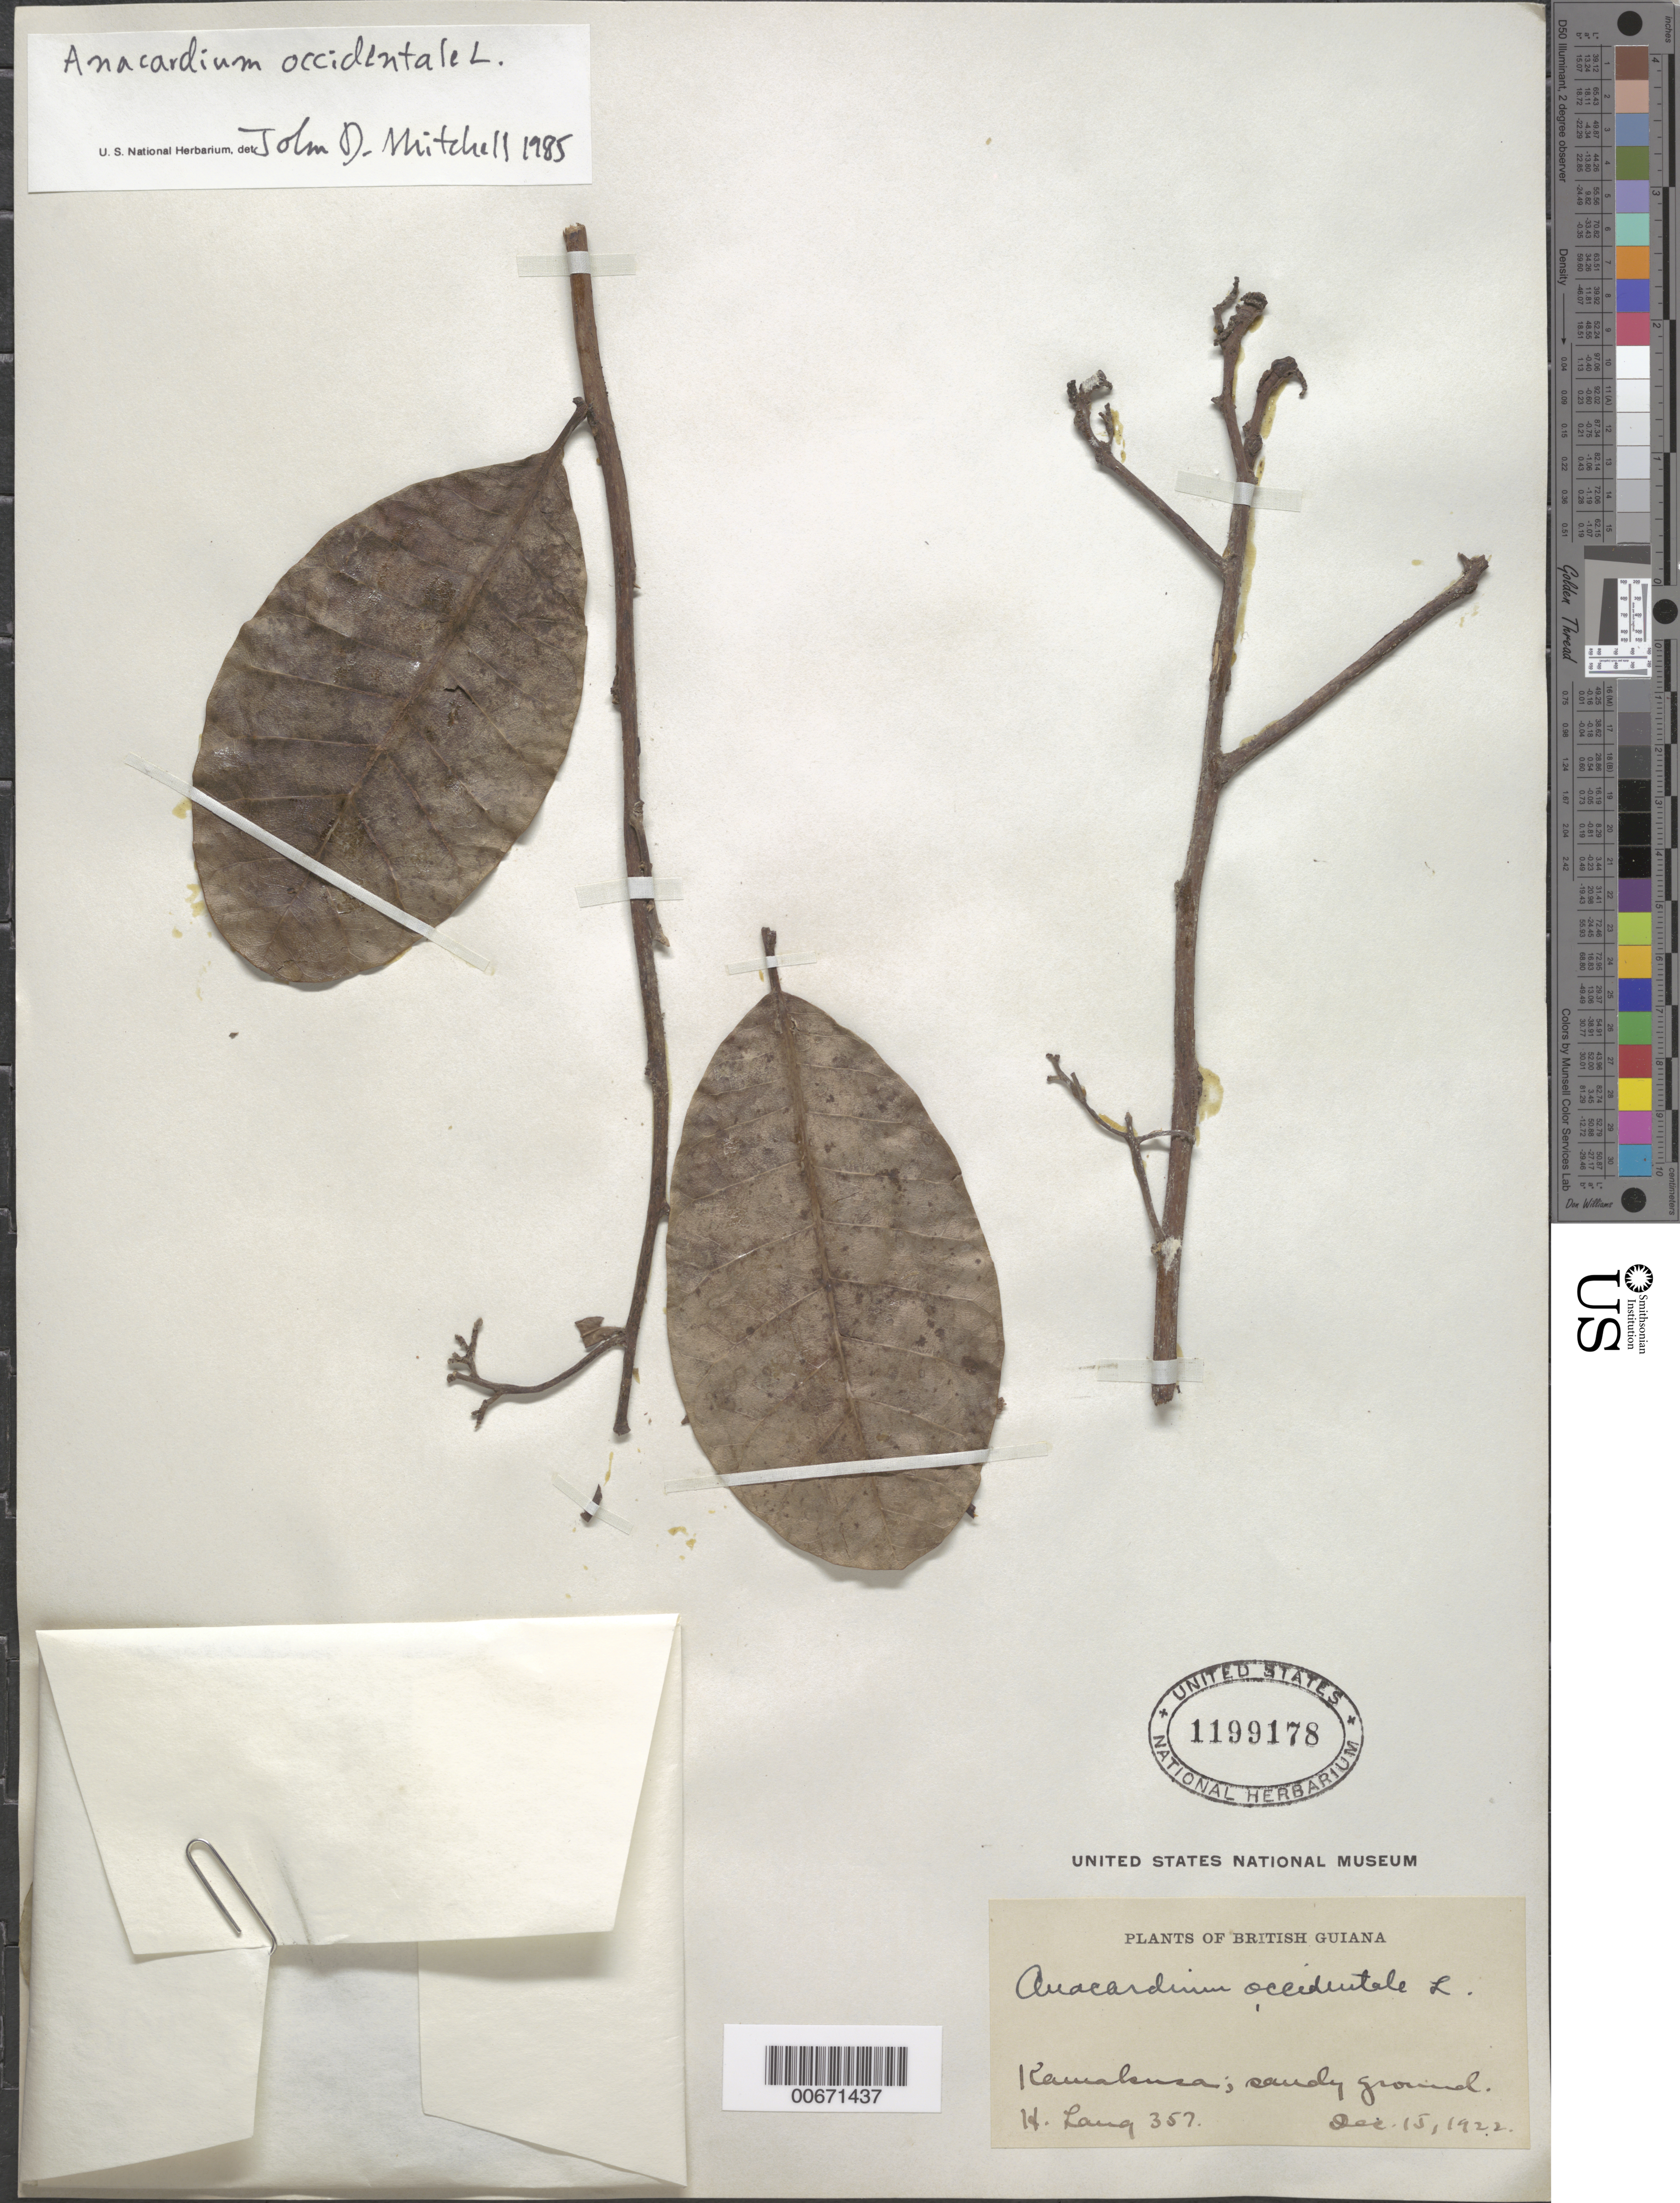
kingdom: Plantae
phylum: Tracheophyta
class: Magnoliopsida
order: Sapindales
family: Anacardiaceae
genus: Anacardium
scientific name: Anacardium occidentale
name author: L.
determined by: Mitchell, John D.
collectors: H. Lang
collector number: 357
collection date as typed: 15-Dec-22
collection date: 1922-12-15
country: Guyana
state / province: Cuyuni-Mazaruni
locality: Kamakusa, Upper Mazaruni R.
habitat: Sandy ground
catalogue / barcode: US 1199178